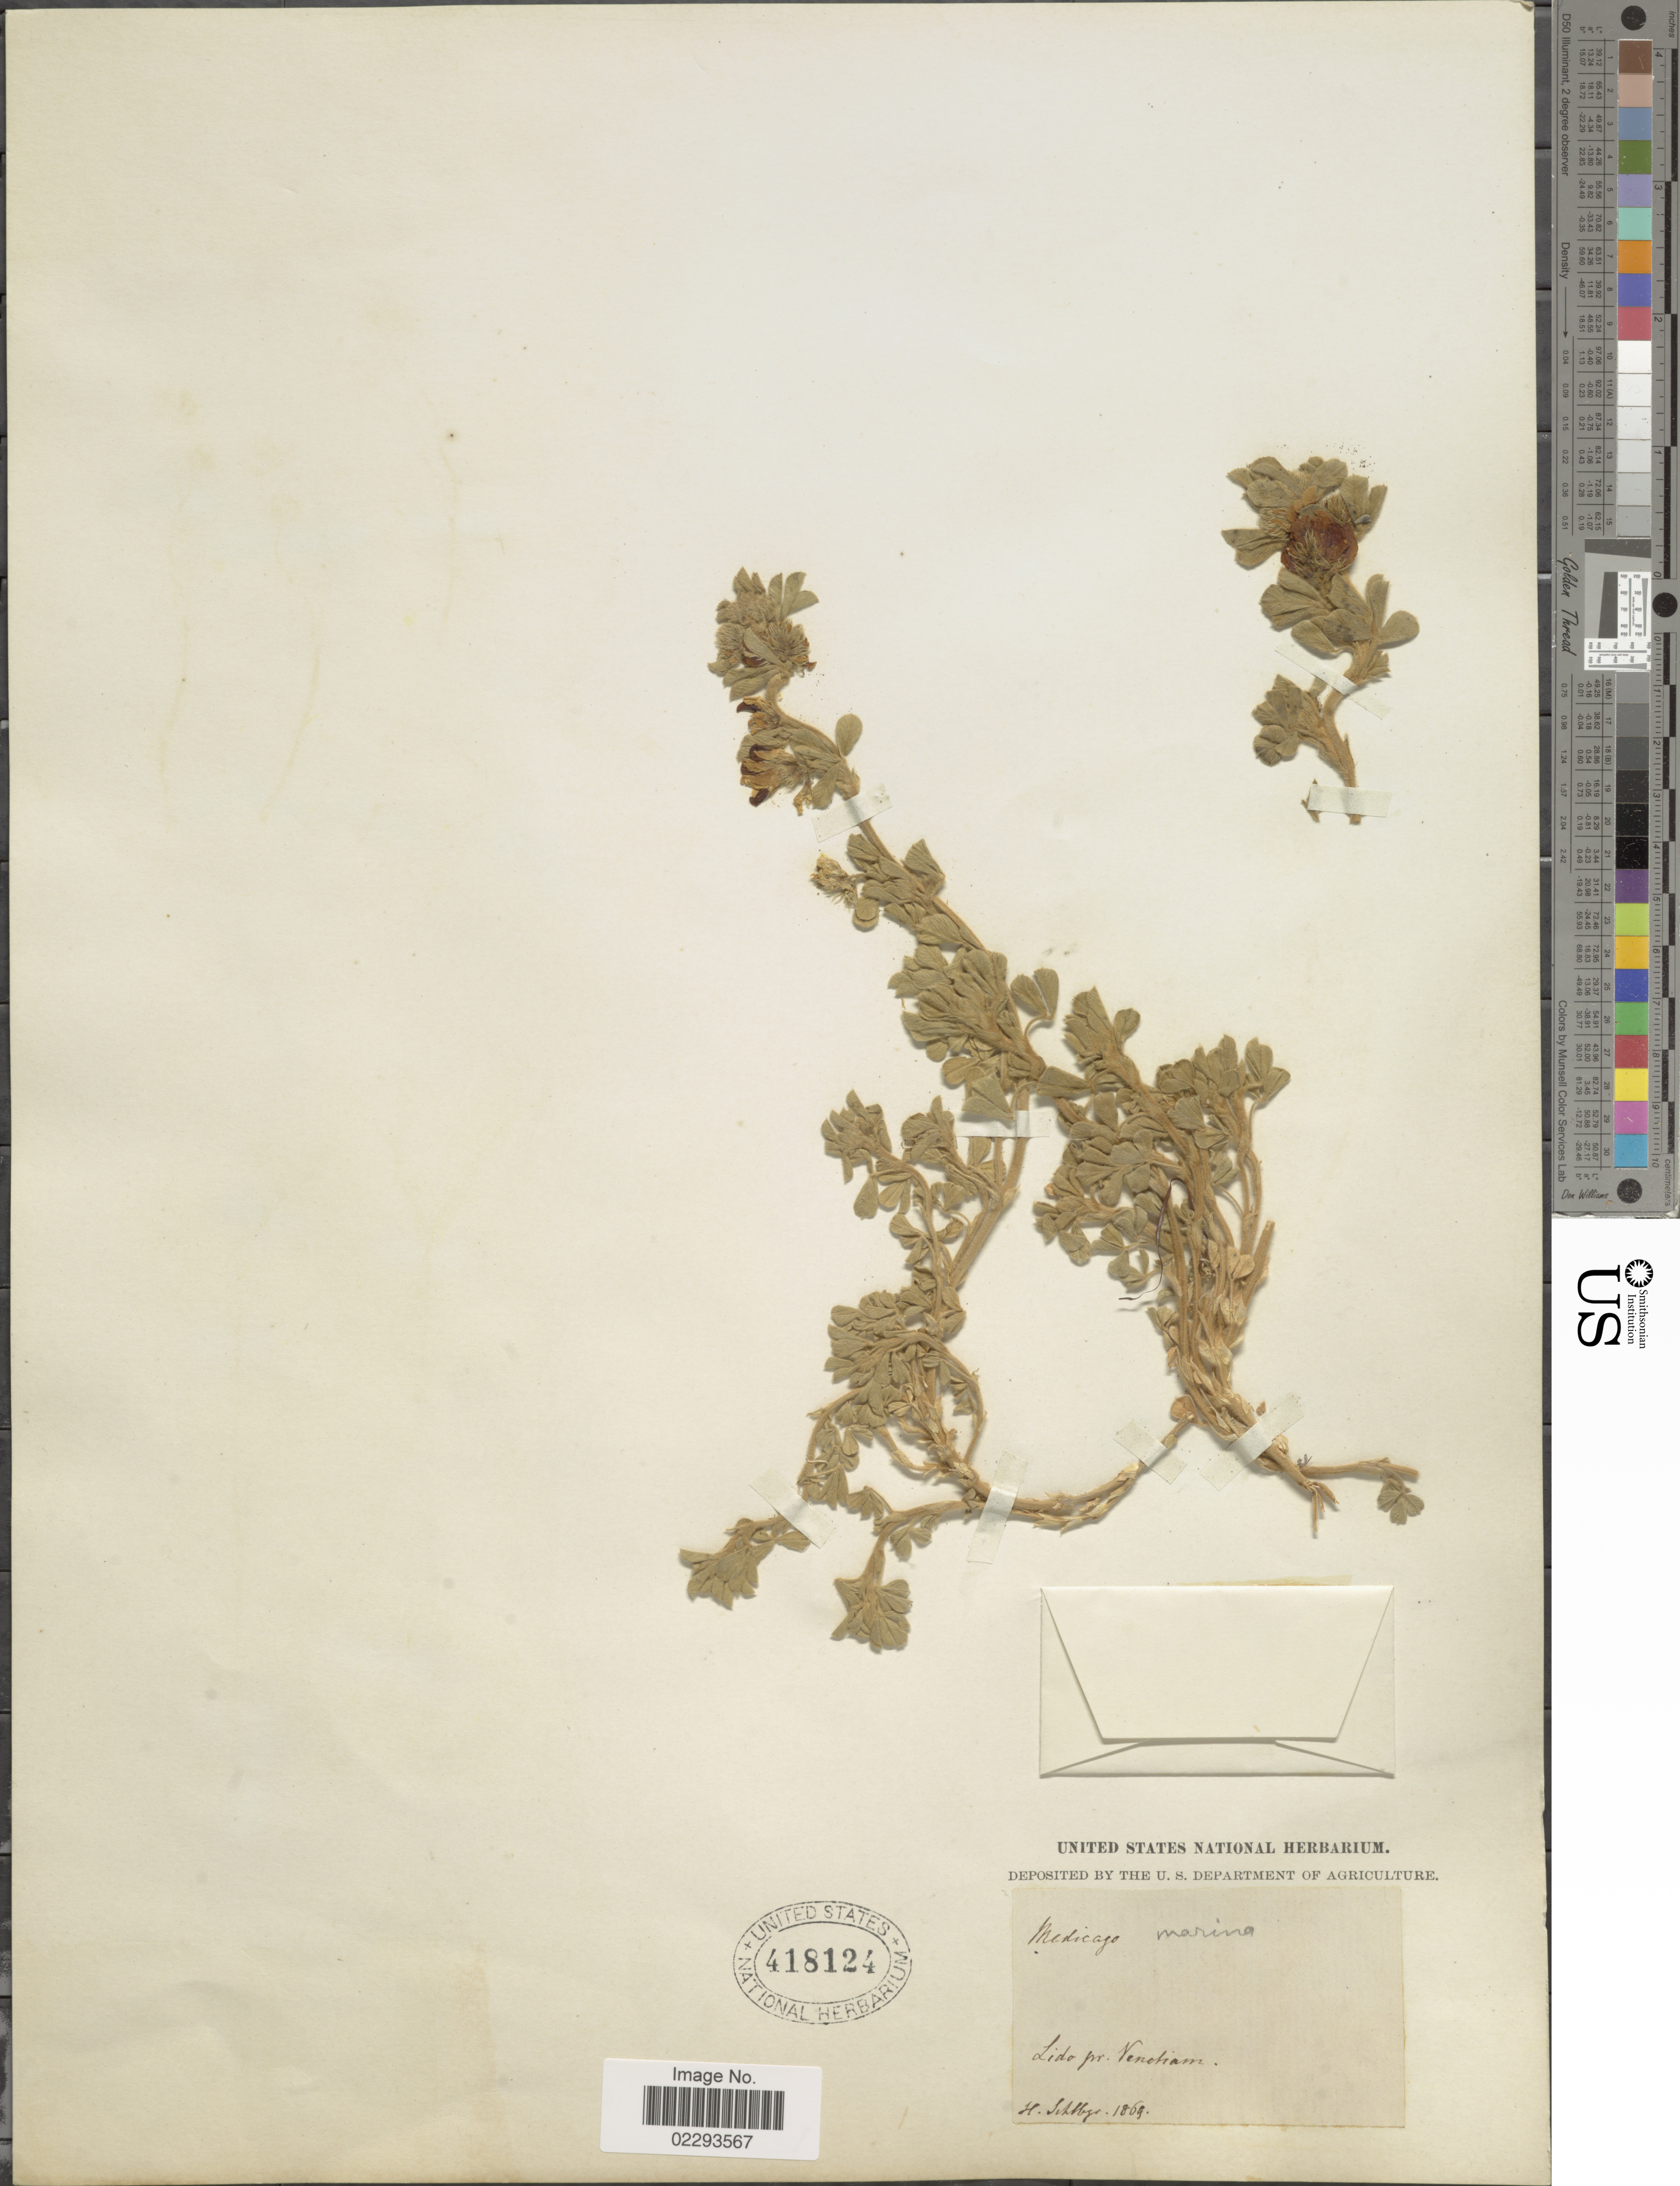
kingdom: Plantae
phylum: Tracheophyta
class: Magnoliopsida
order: Fabales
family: Fabaceae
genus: Medicago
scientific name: Medicago marina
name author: L.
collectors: H. Schlbgr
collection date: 1869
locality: Lido pr. Ventiam [interpreted]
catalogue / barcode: US 418124